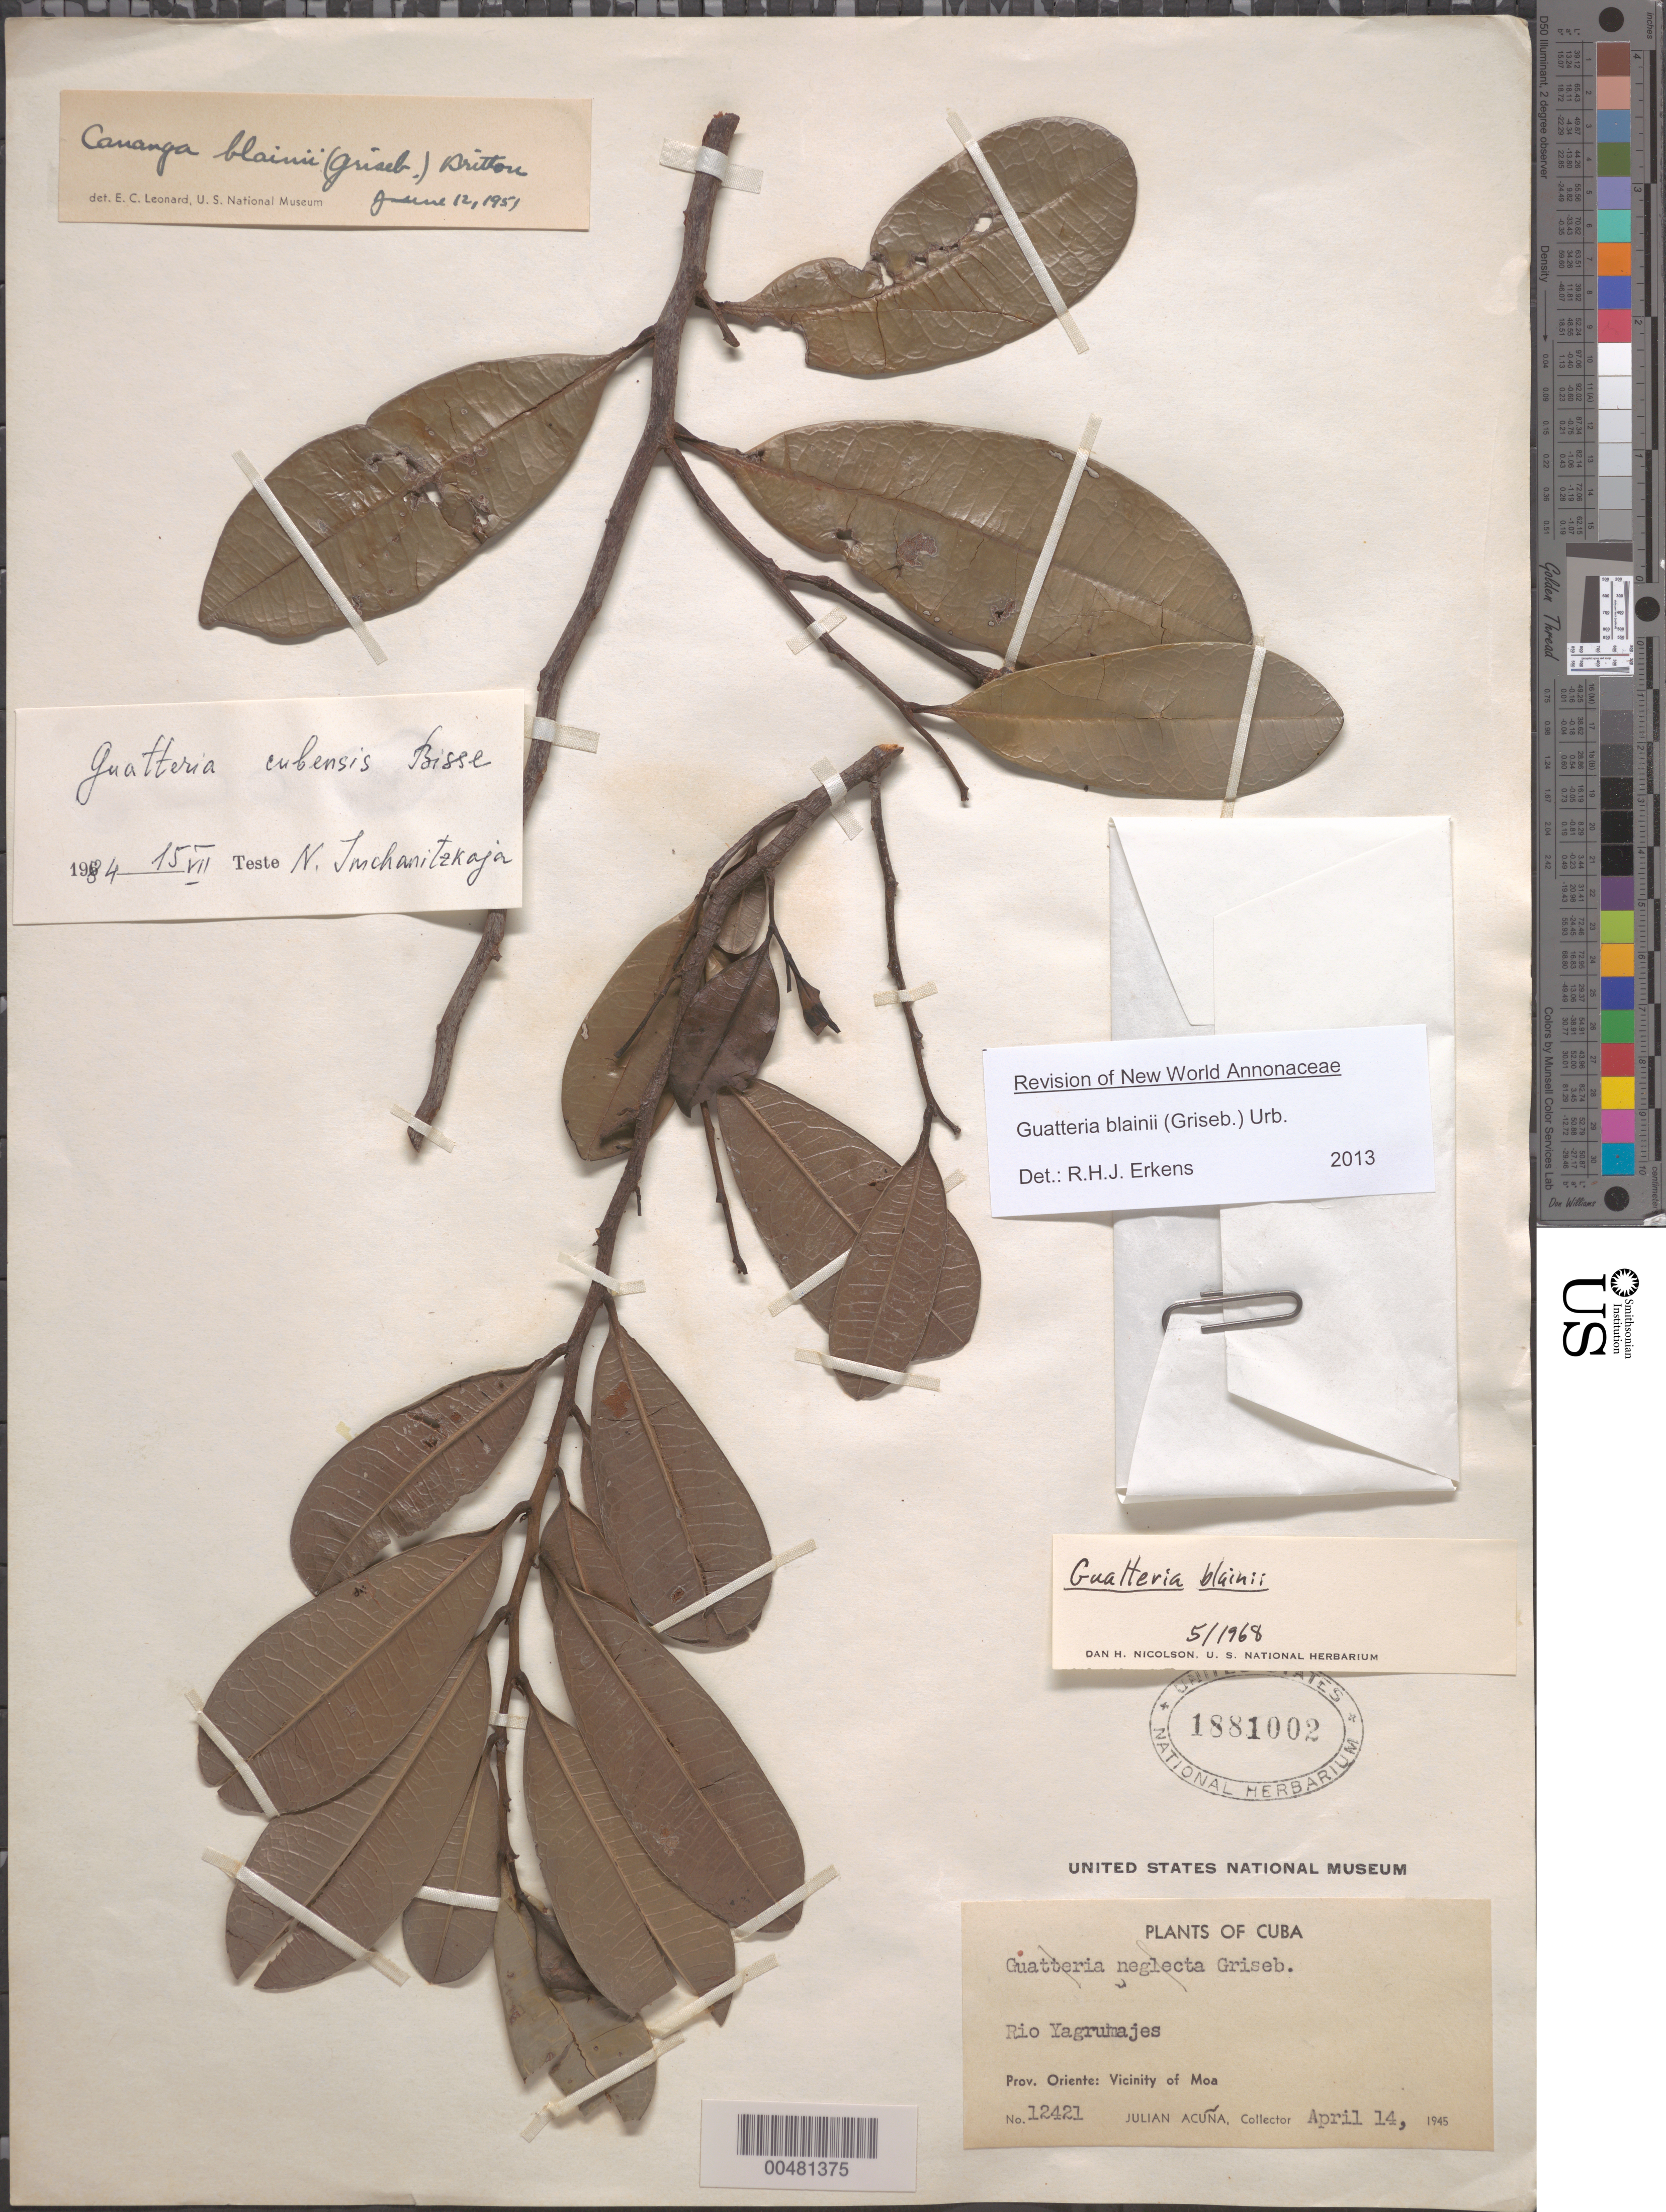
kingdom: Plantae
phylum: Tracheophyta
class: Magnoliopsida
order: Magnoliales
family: Annonaceae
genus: Guatteria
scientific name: Guatteria blainii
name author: (Griseb.) Urb.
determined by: Erkens, R. H. J.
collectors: J. B. Acuña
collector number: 12421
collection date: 1945-04-14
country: Cuba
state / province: Holguín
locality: Prov. Oriente [Holguín], vicinity of Moa, Rio Yagrumajes.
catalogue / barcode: US 1881002